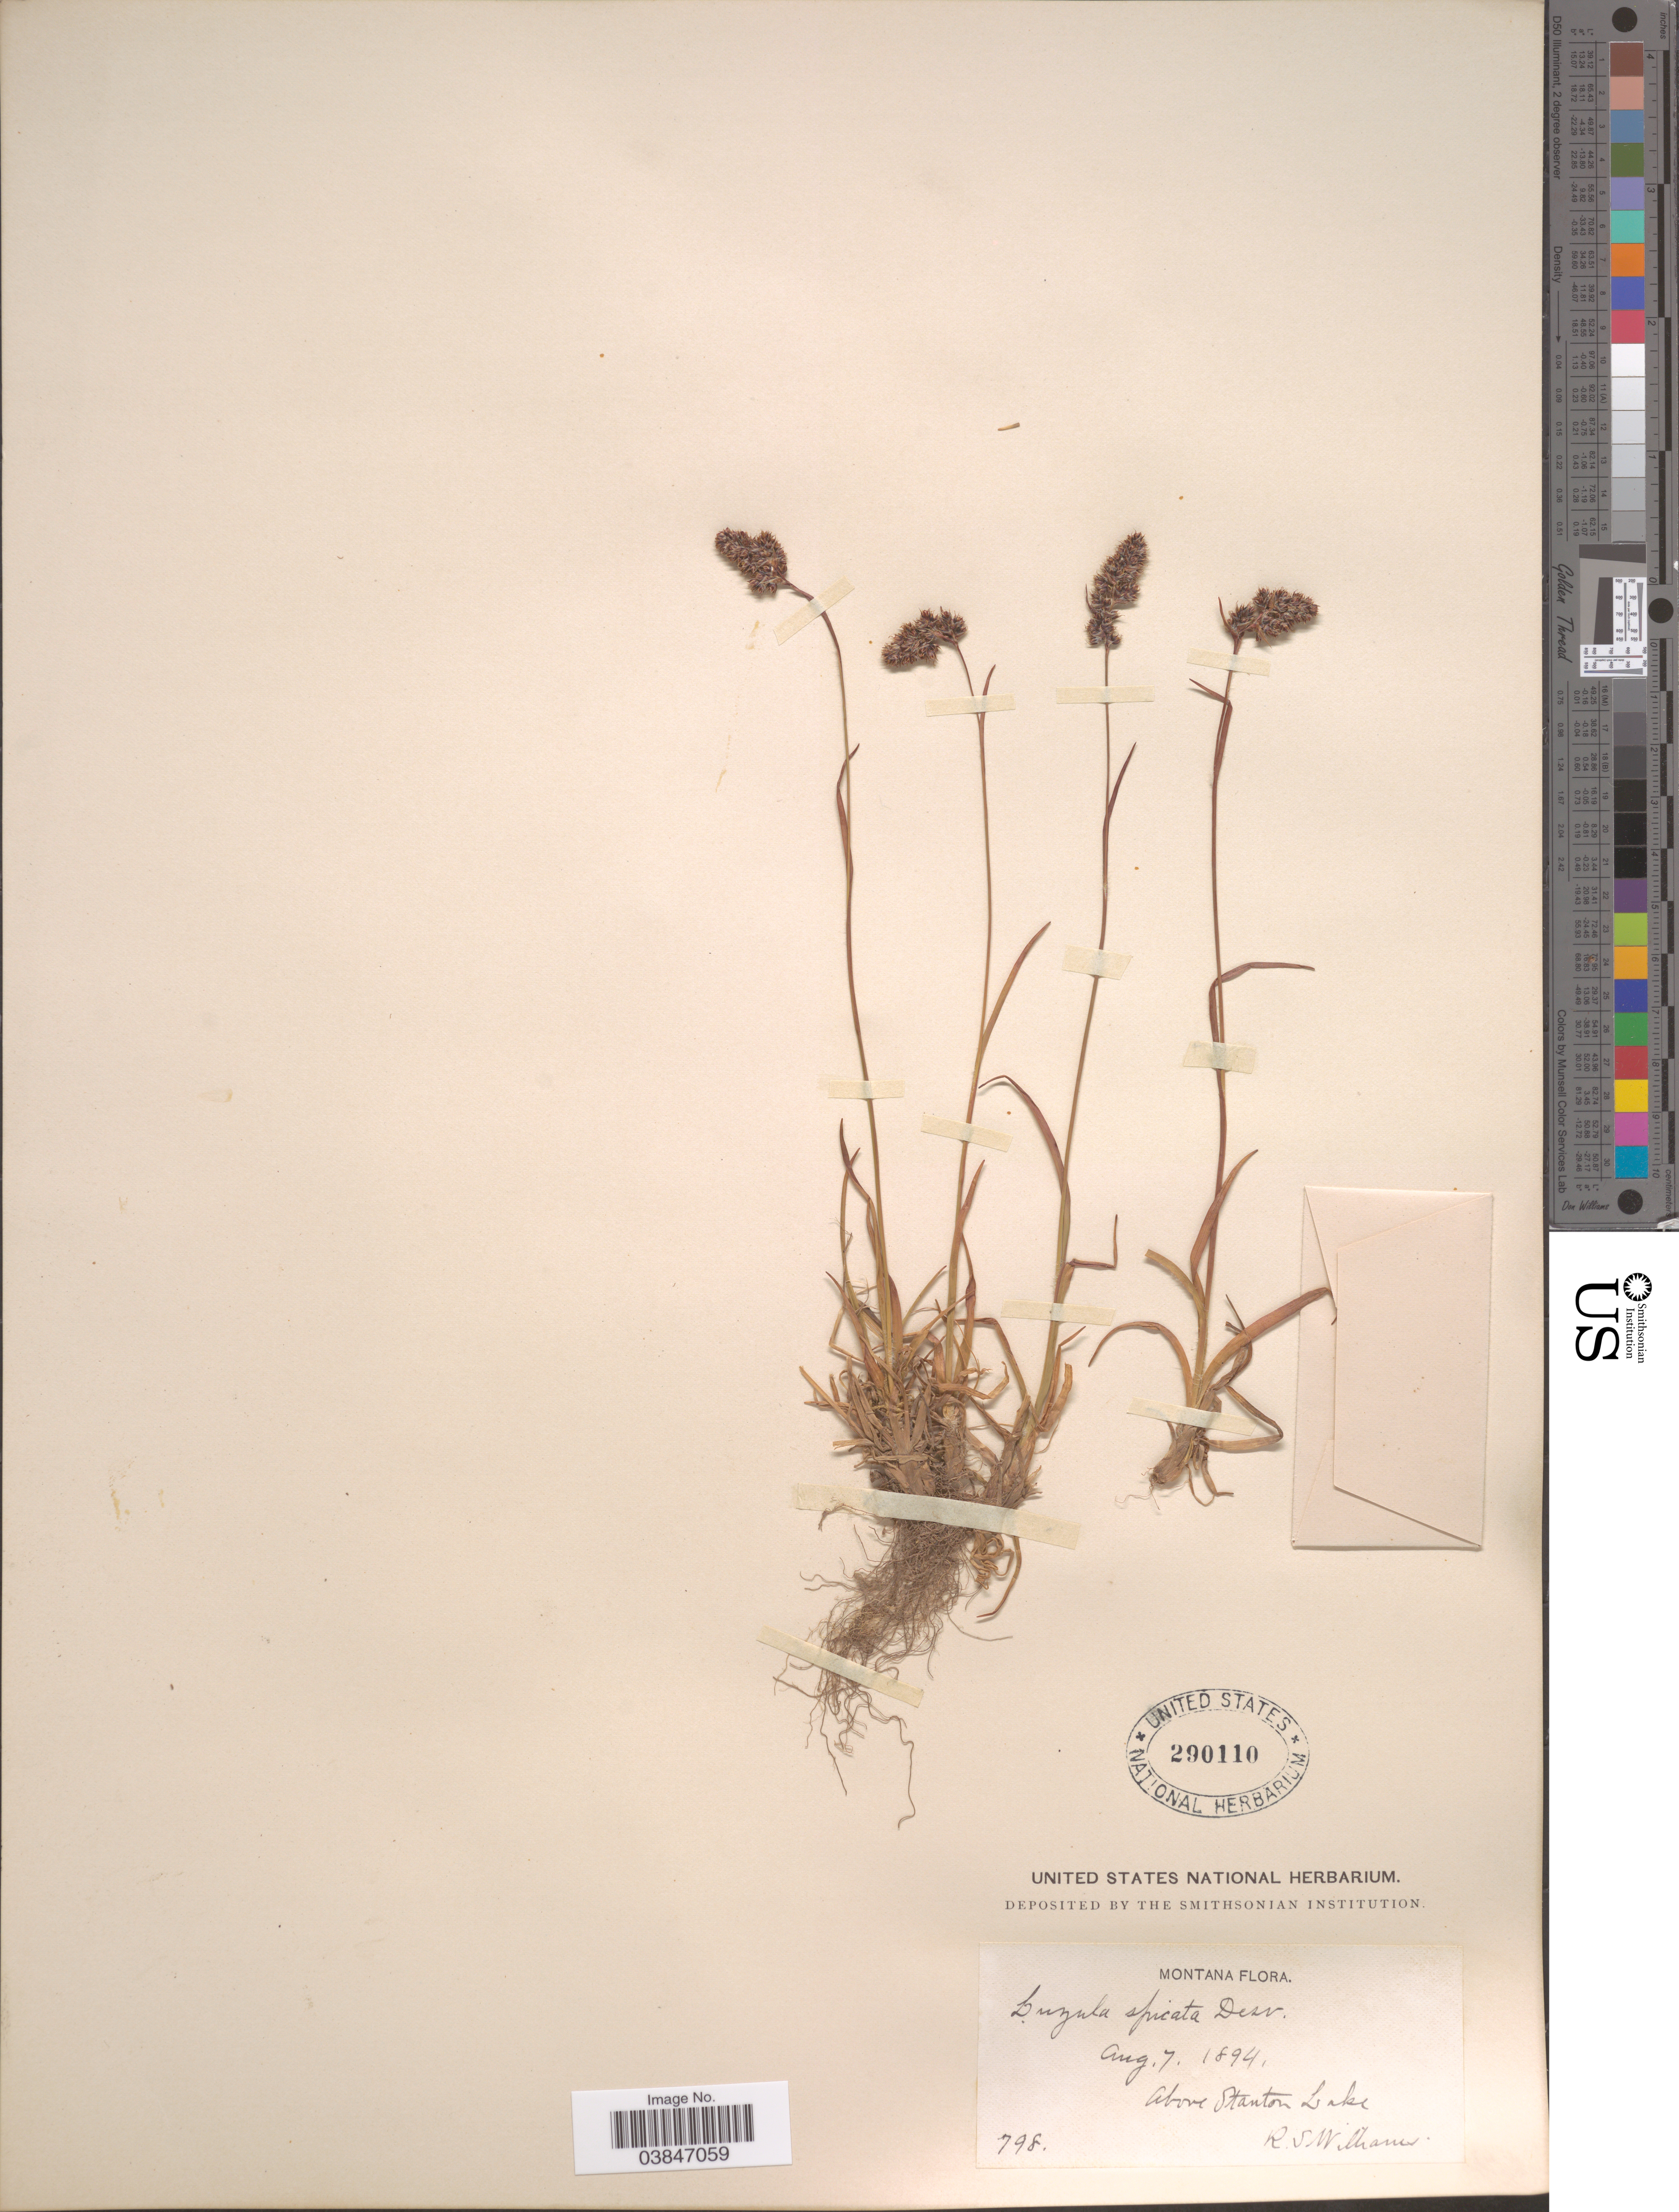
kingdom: Plantae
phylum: Tracheophyta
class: Liliopsida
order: Poales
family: Juncaceae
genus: Luzula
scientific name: Luzula spicata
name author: (L.) DC.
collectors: R. Wiliams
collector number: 798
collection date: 1894-08-07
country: United States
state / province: Montana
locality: Above Stanton Lake.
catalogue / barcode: US 290110